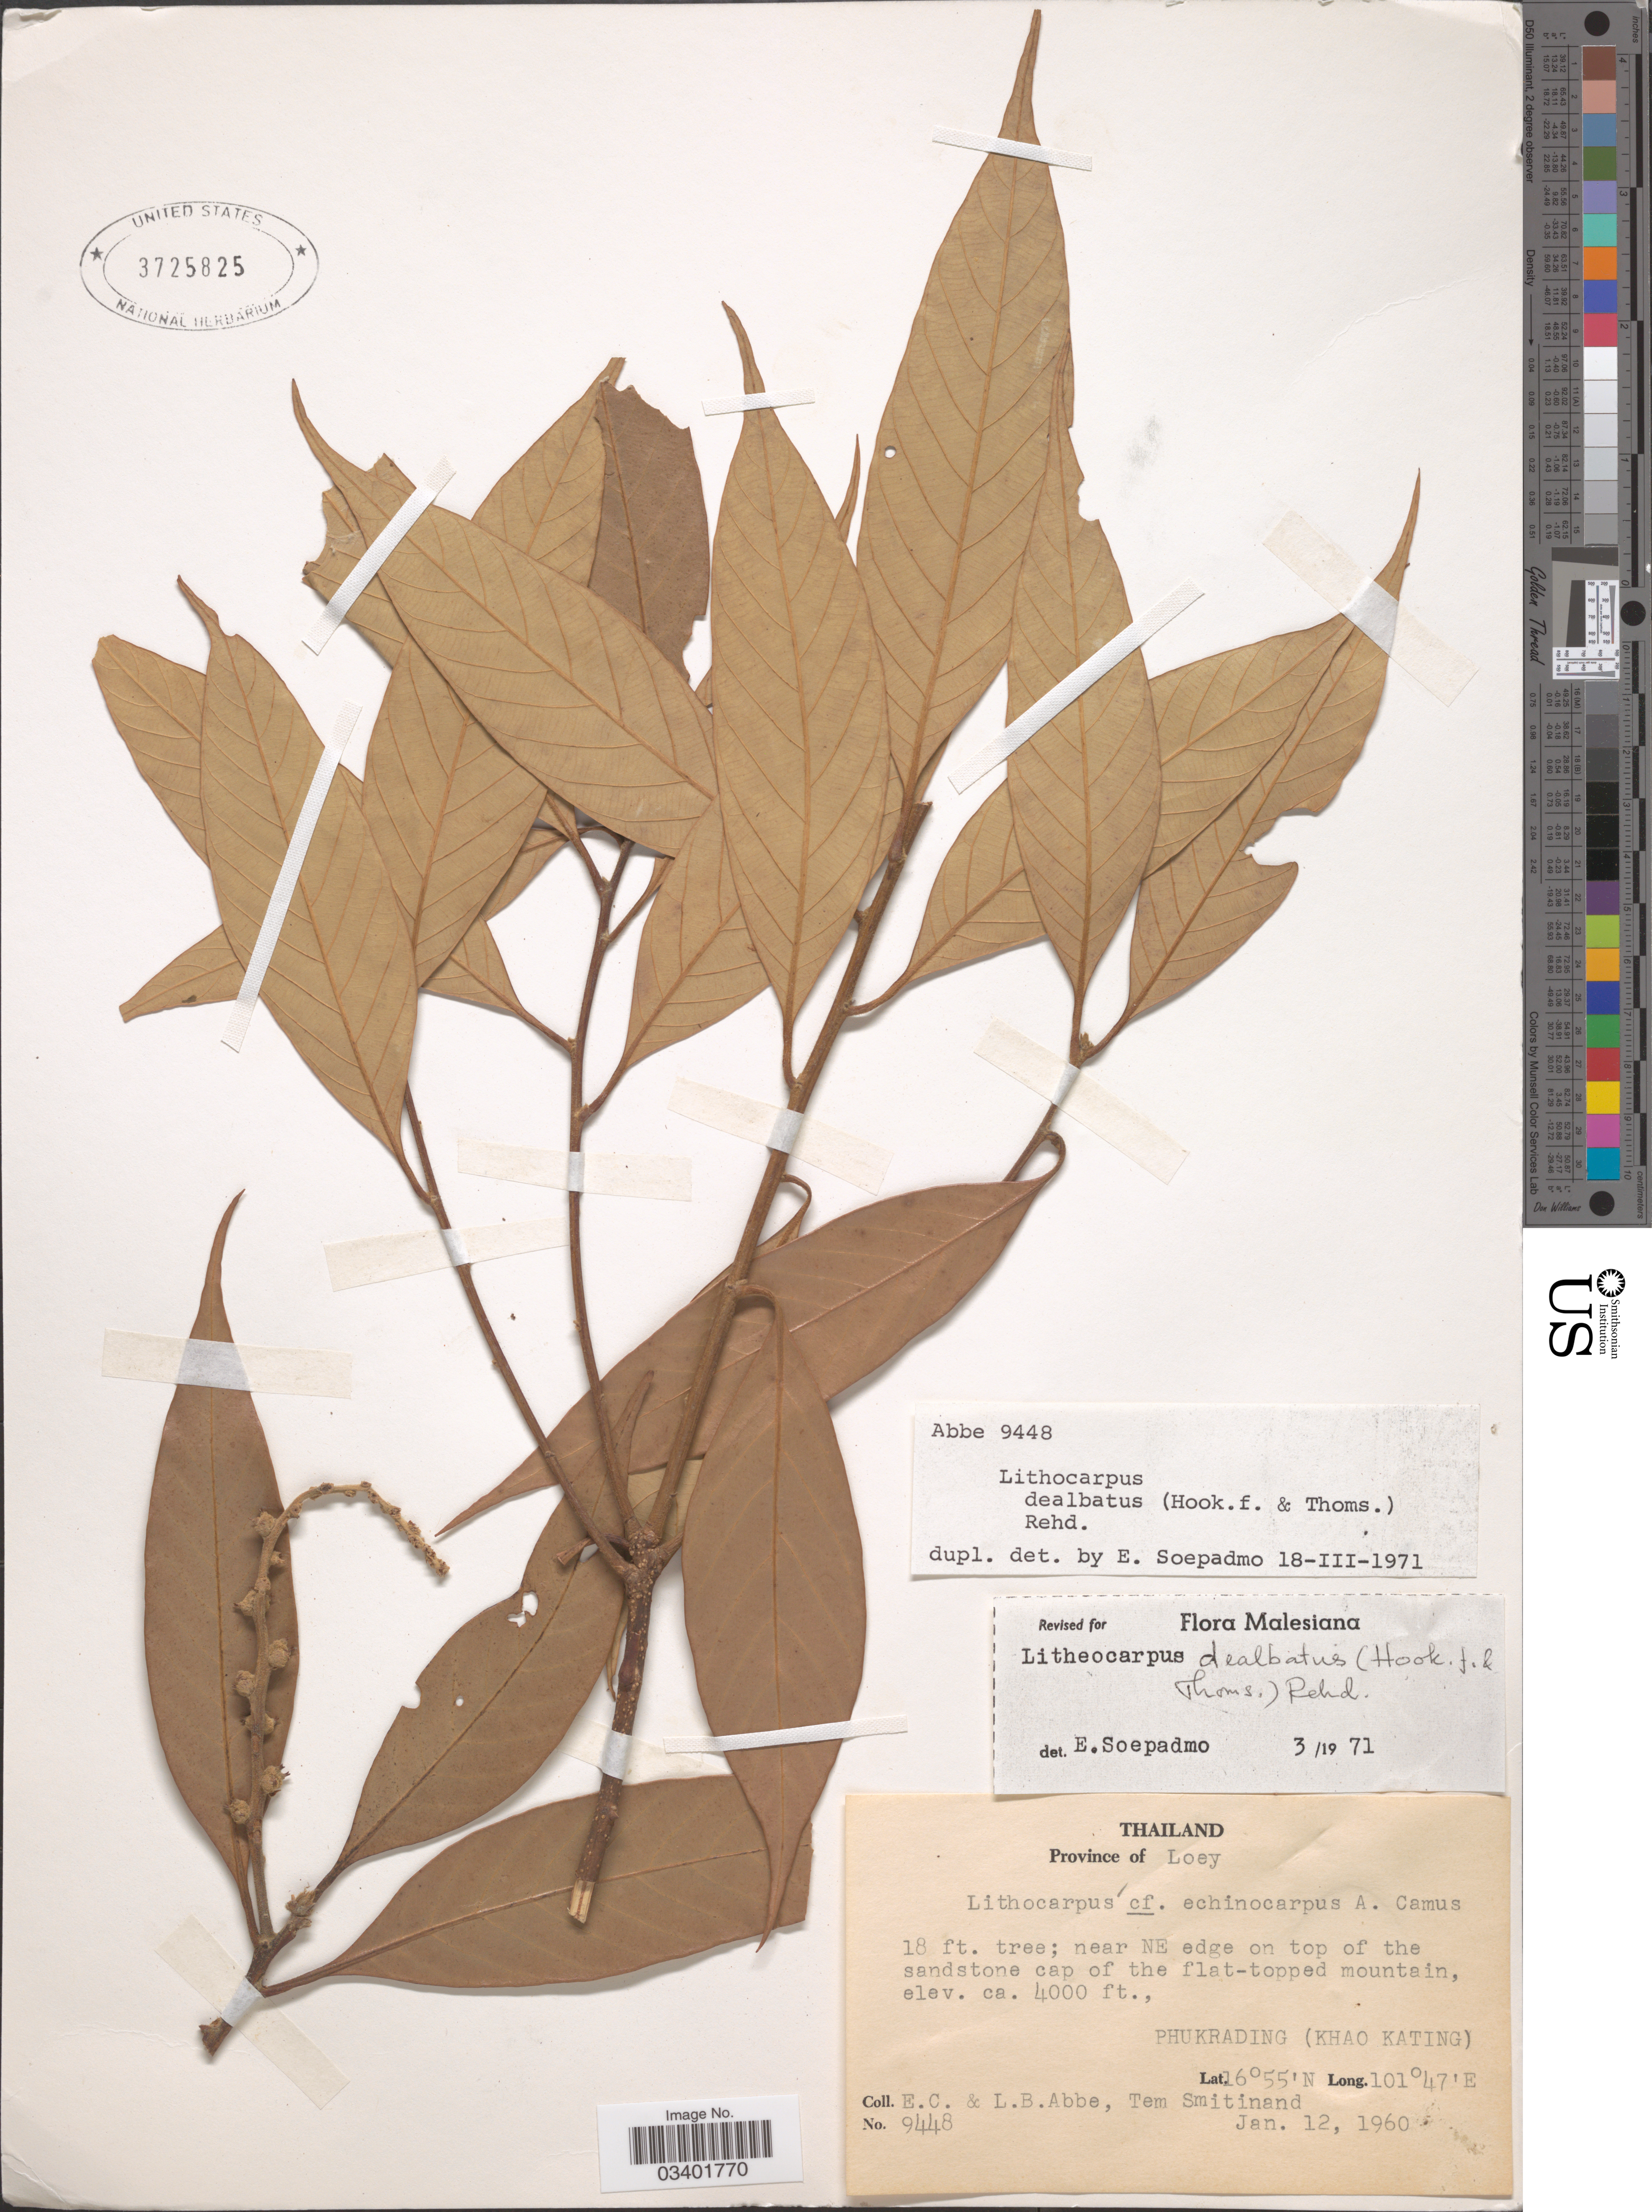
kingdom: Plantae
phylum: Tracheophyta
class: Magnoliopsida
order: Fagales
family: Fagaceae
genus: Lithocarpus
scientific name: Lithocarpus dealbatus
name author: (Hook. f. & Thomson ex Miq.) Rehder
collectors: E. C. Abbe, L. B. Abbe & T. Smitinand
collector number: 9448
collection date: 1960-01-12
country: Thailand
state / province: Loei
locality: Province of Loey. Near NE edge on top of the sandstone cap of the flat-topped mountain. Phukrading (Khao Kating).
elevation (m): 1219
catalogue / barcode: US 3725825